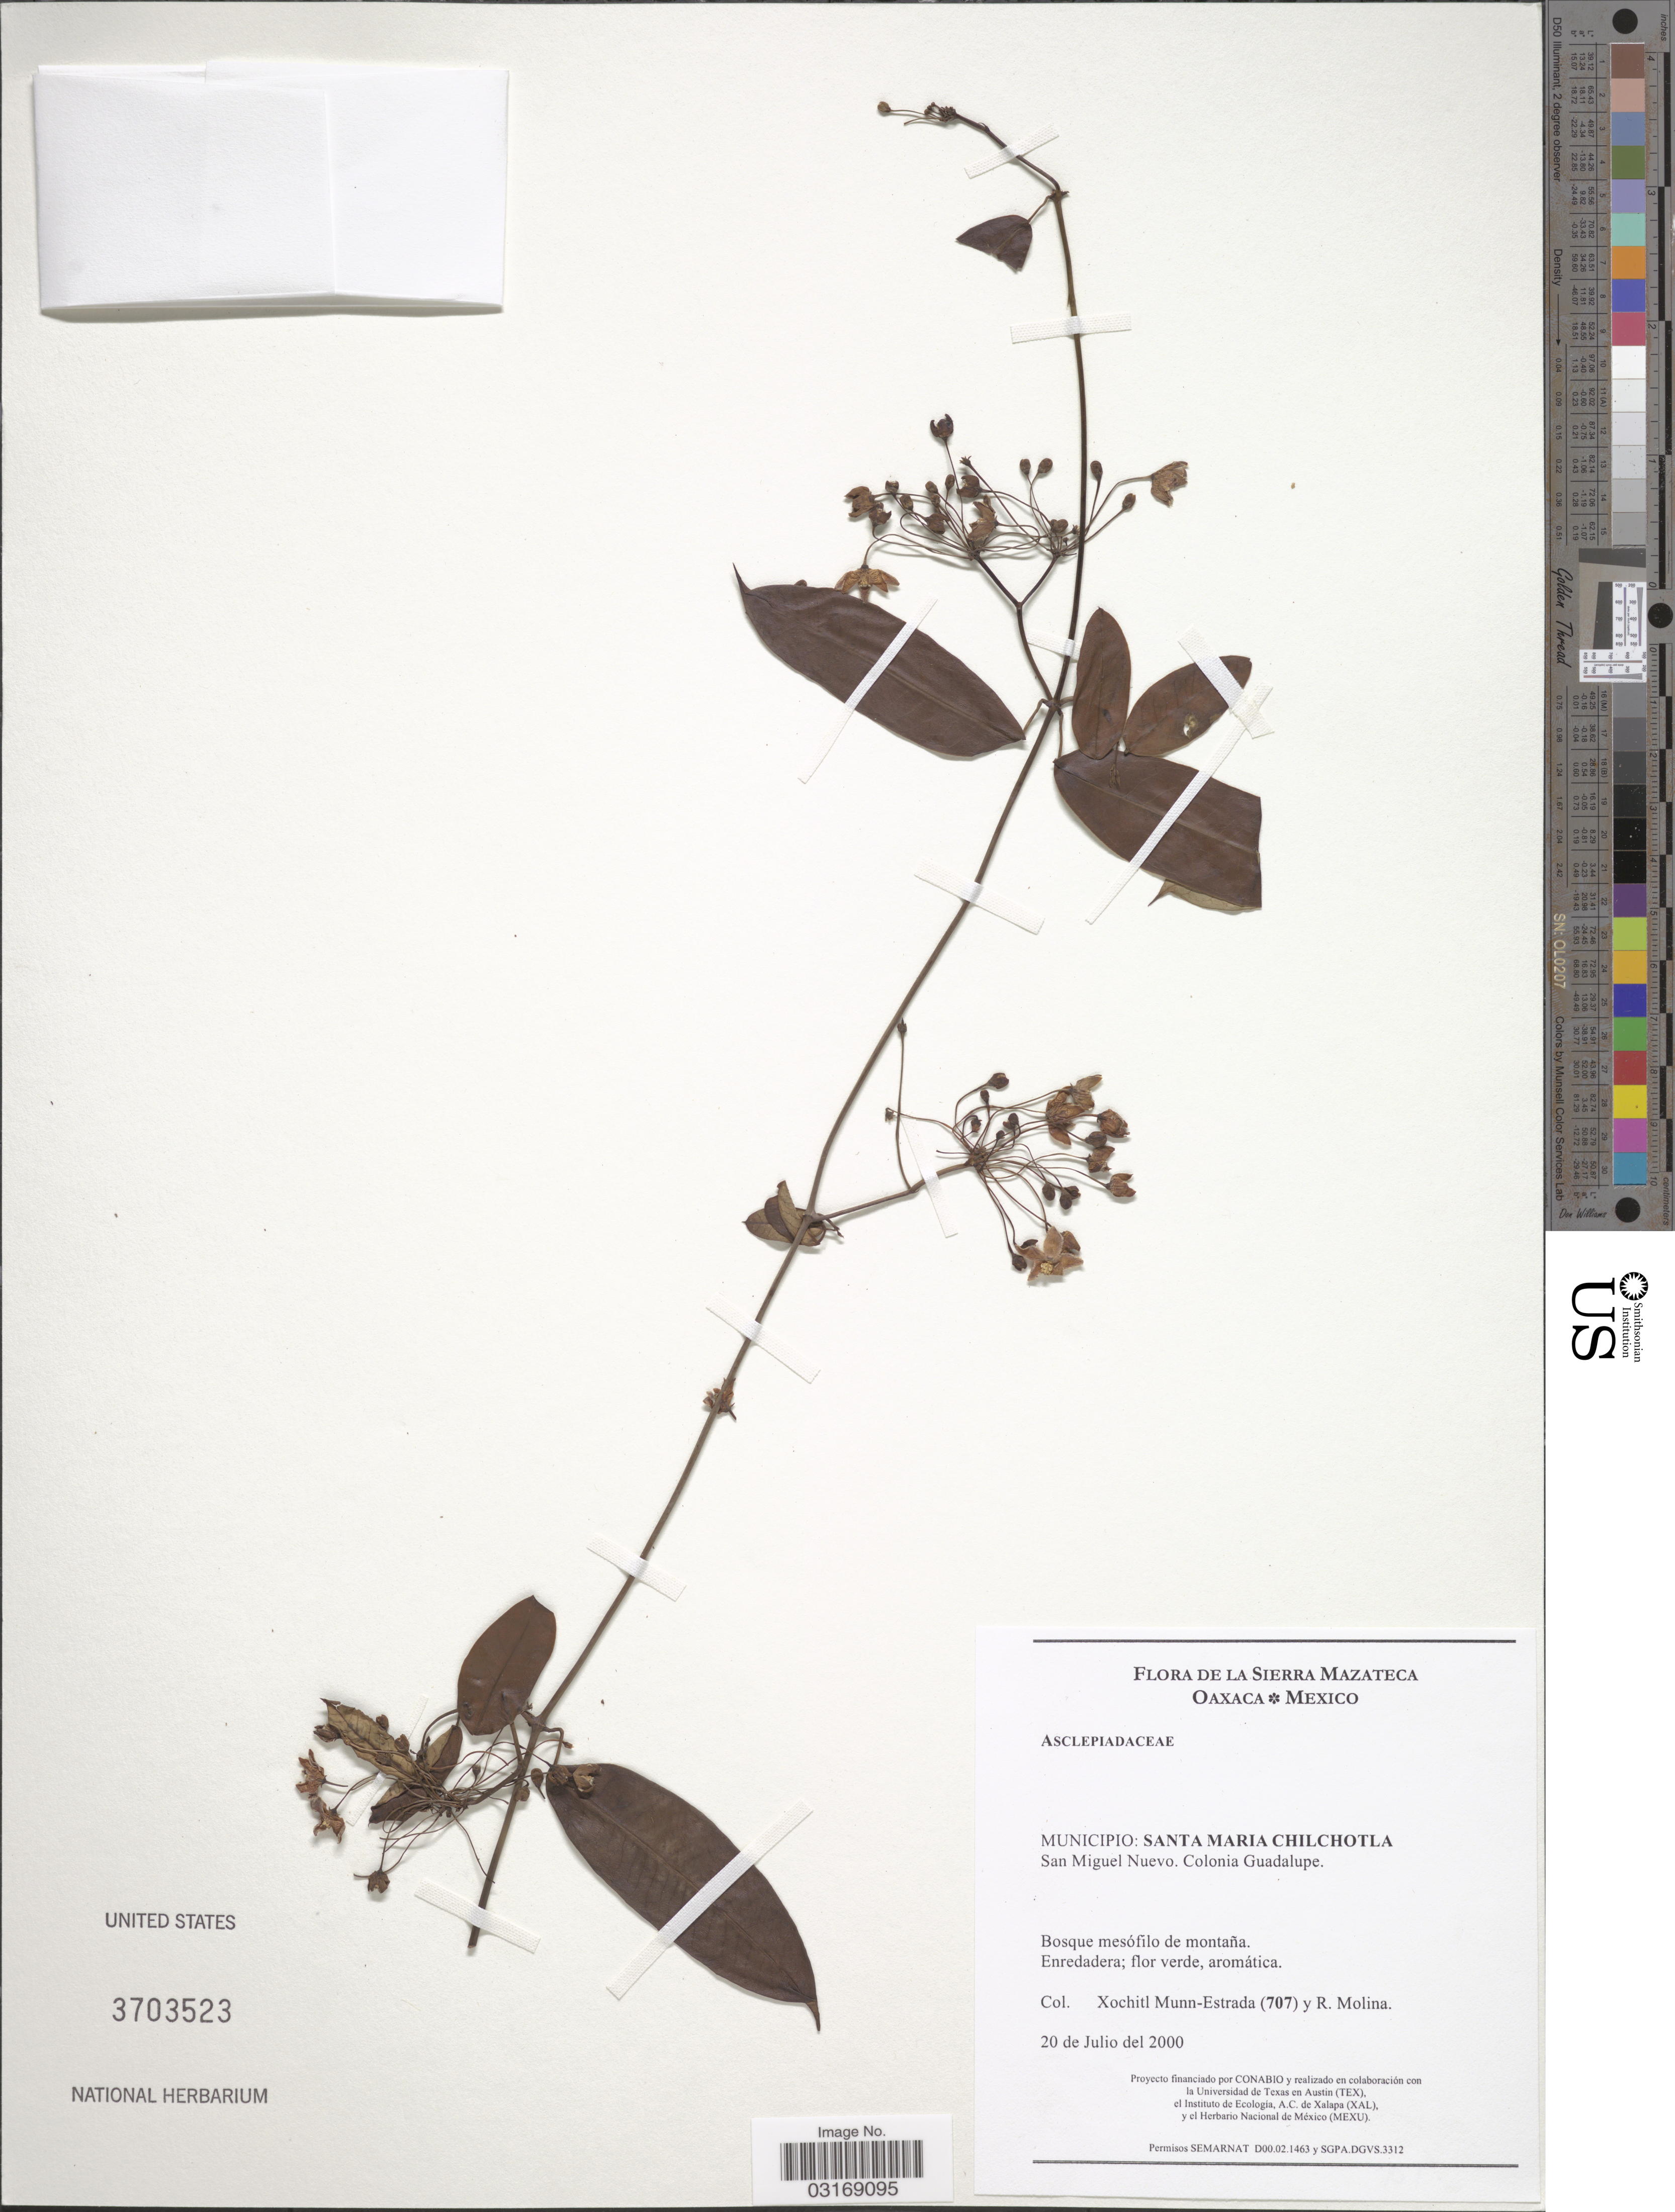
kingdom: Plantae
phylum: Tracheophyta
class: Magnoliopsida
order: Gentianales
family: Apocynaceae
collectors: X. Munn-Estrada & R. Molina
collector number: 707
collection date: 2000-07-20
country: Mexico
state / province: Oaxaca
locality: De La Sierra Mazateca. Municipio: Santa Mario Chilchotla. San Miguel Nuevo. Colonia Guadalupe.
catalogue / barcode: US 3703523